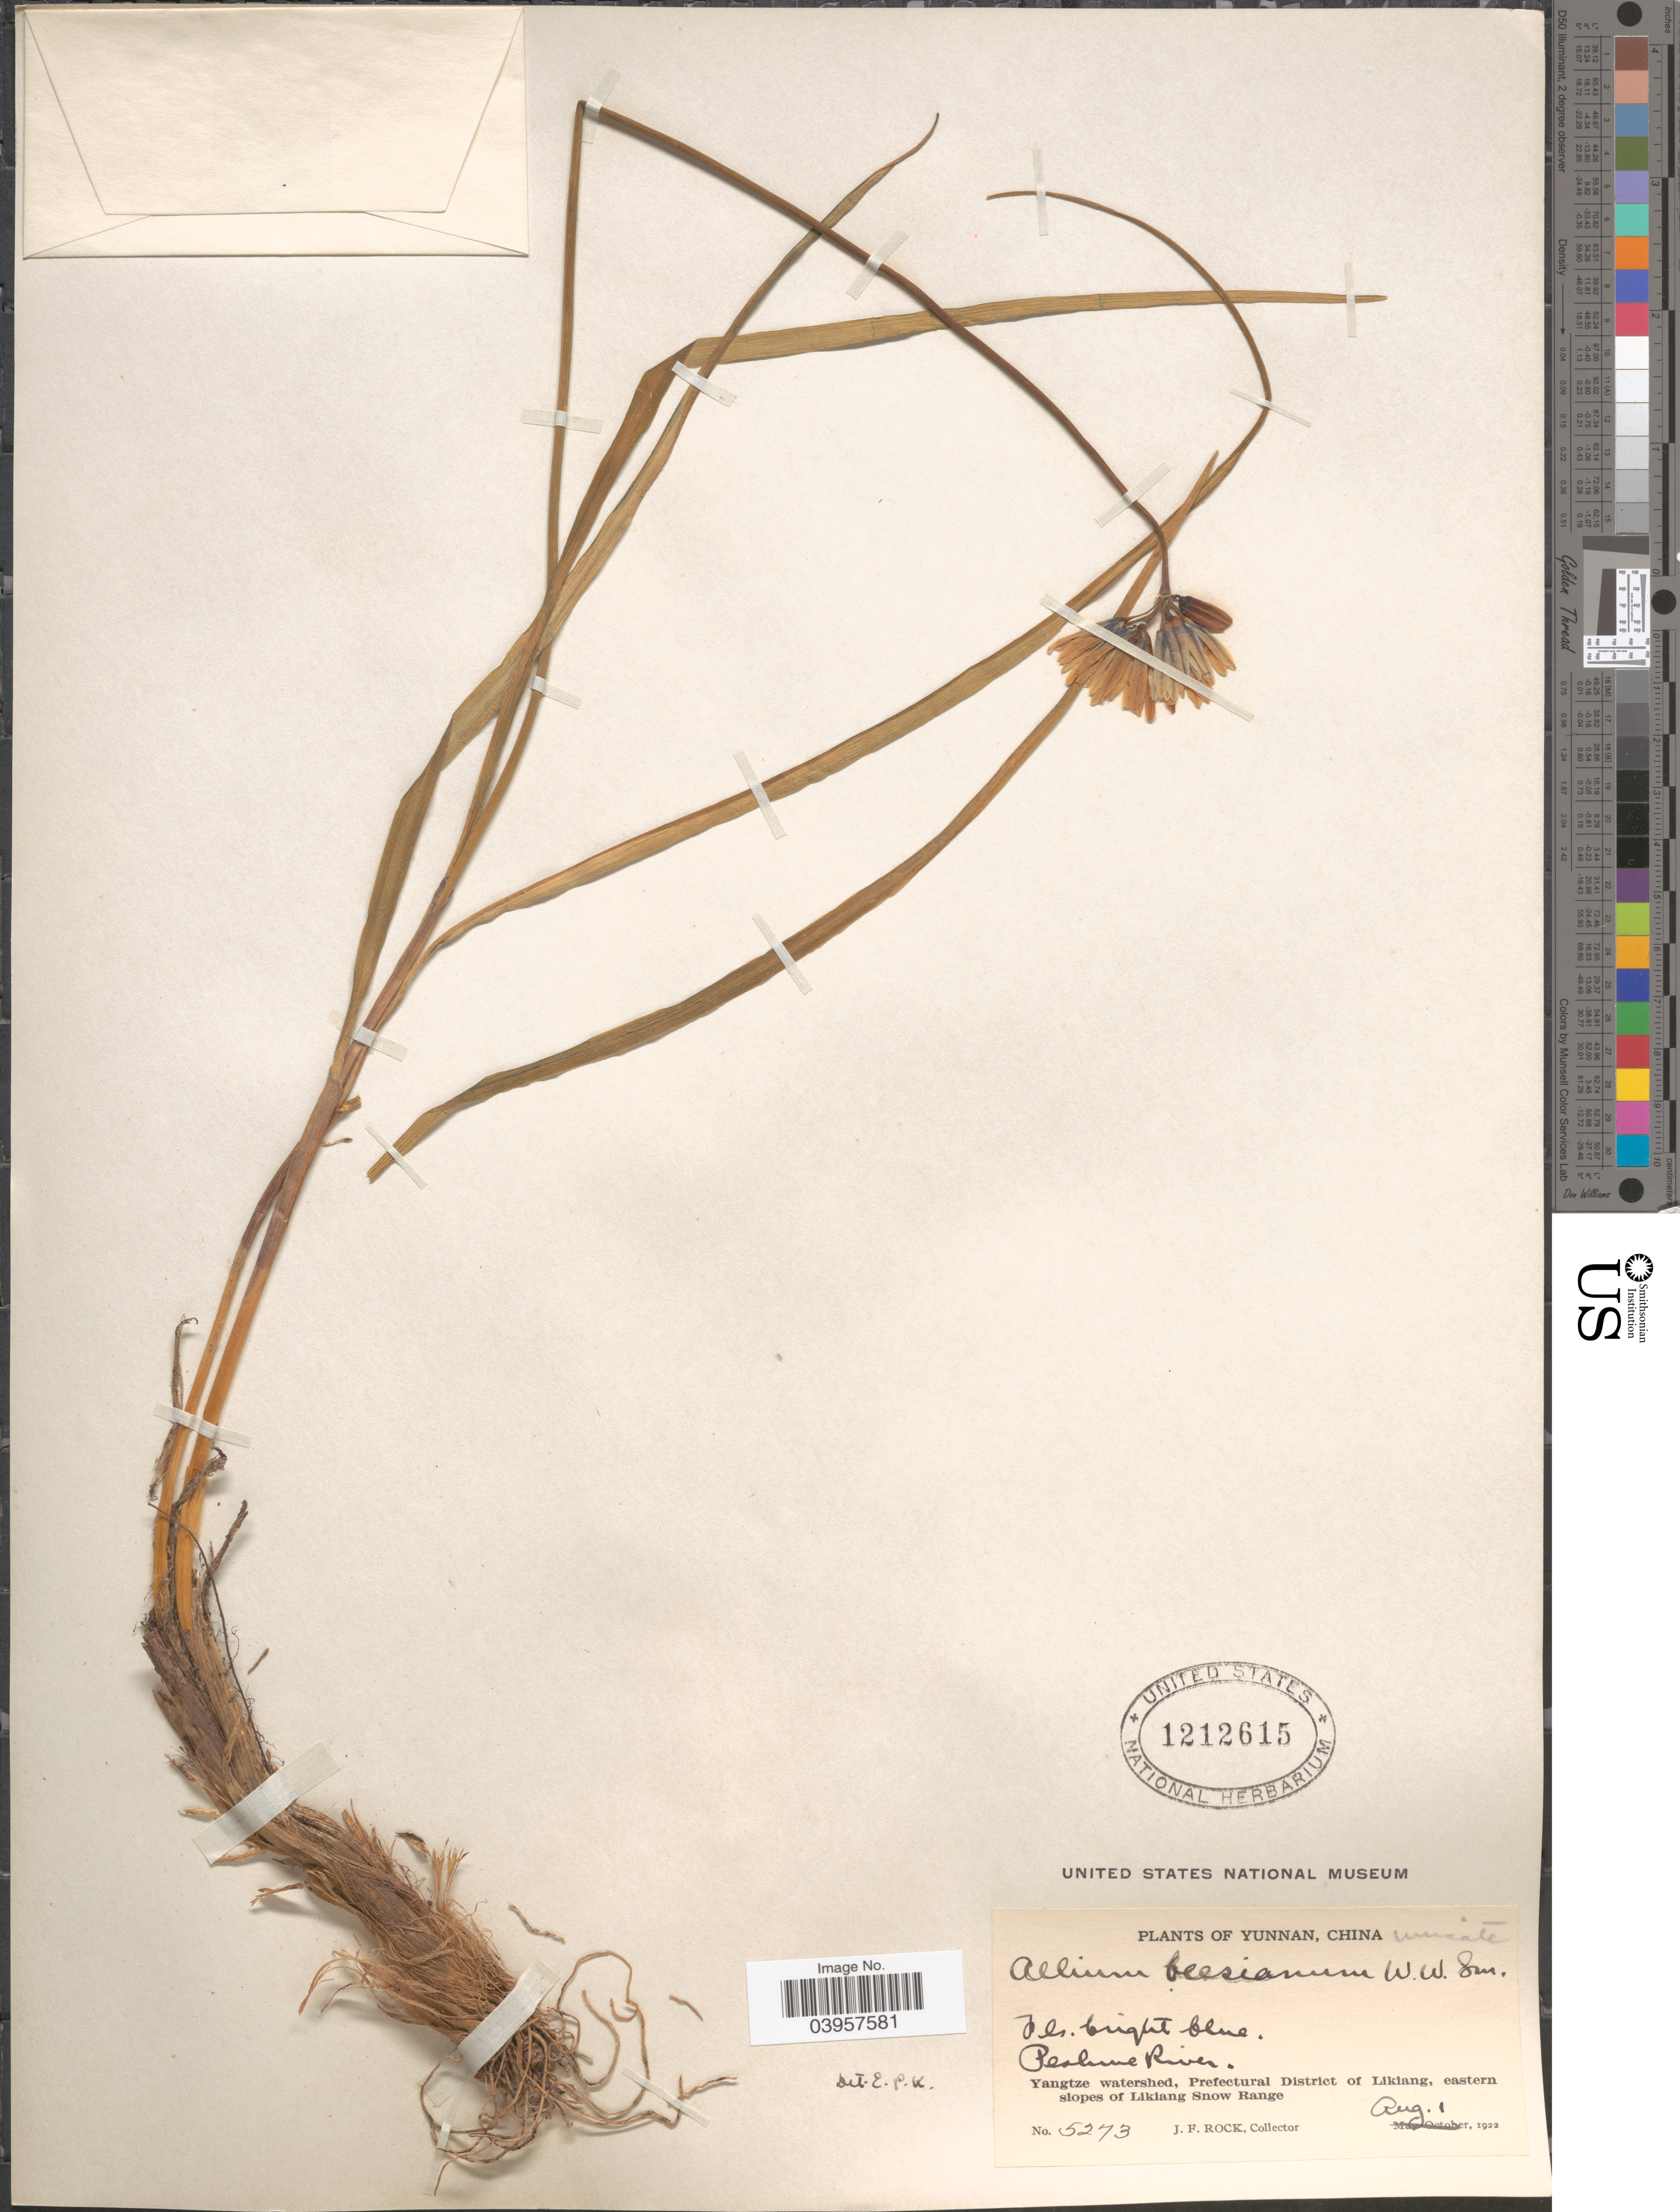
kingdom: Plantae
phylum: Tracheophyta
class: Liliopsida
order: Asparagales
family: Amaryllidaceae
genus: Allium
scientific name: Allium beesianum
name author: W.W. Sm.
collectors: J. Rock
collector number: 5273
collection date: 1922-08-01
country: China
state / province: Yunnan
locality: Peshwe River. Yangtze watershed, Prefectural District of Likiang, eastern slopes of Likiang Snow Range.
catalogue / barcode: US 1212615